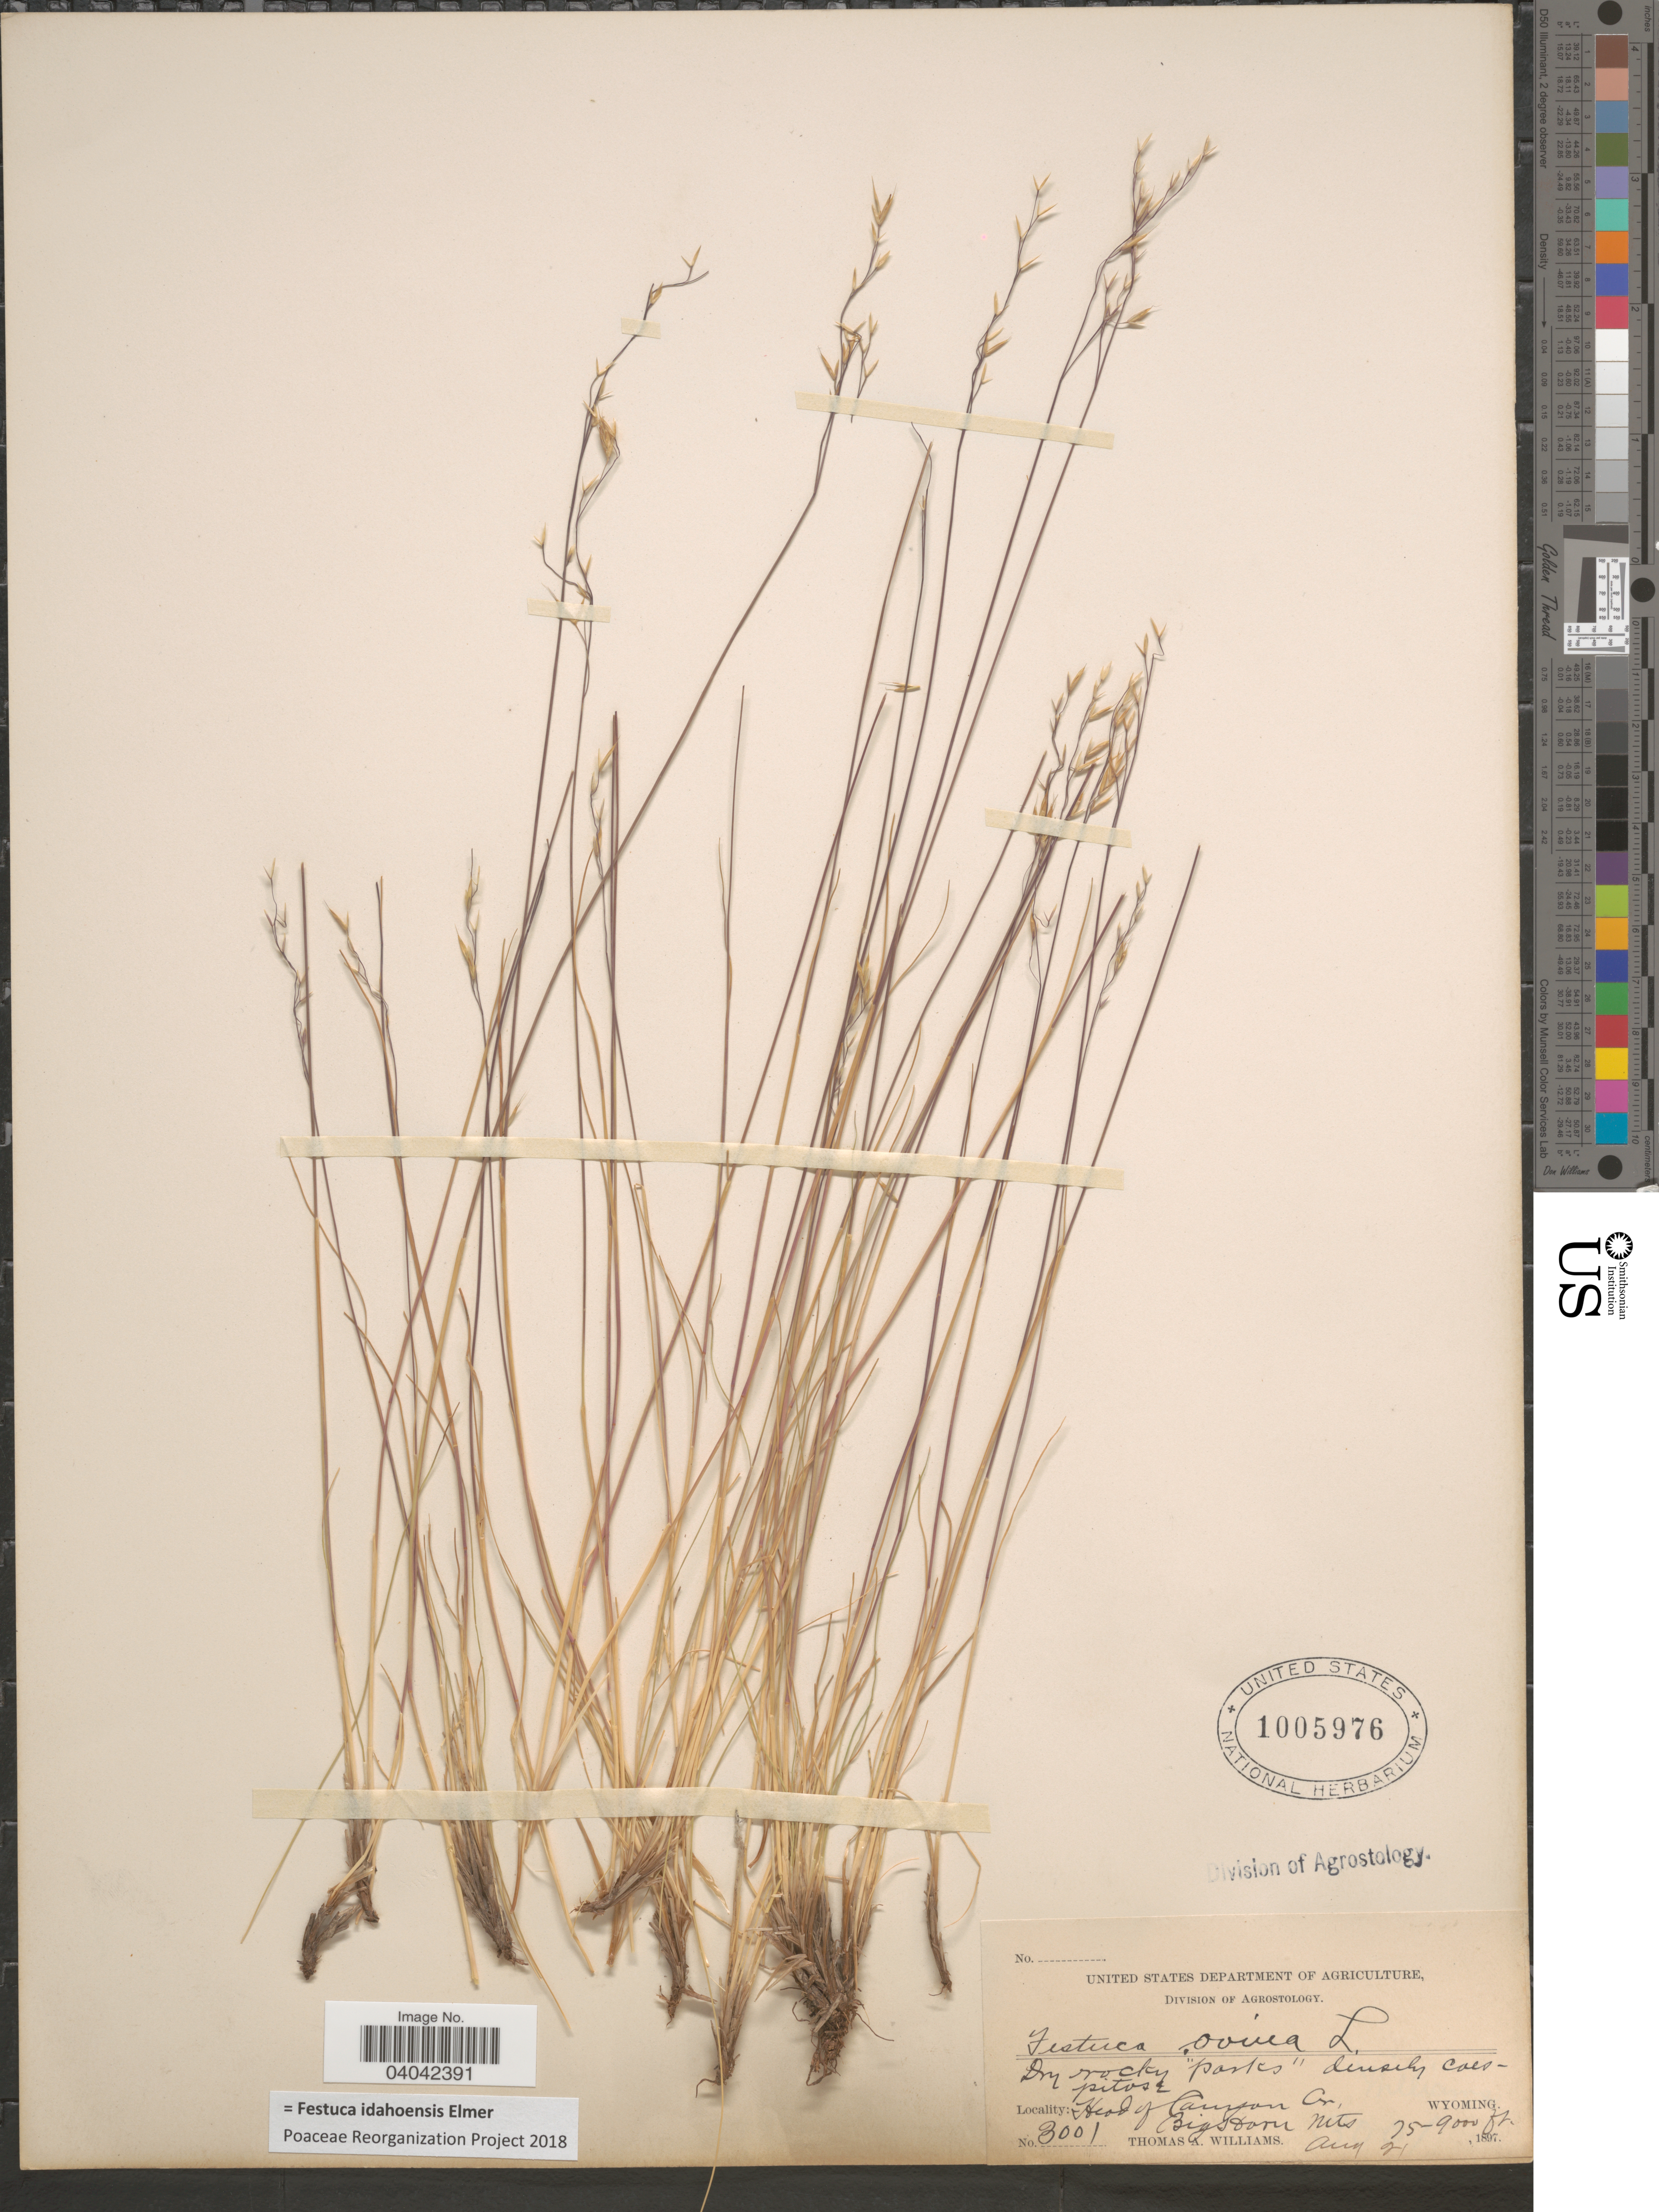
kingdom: Plantae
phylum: Tracheophyta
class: Liliopsida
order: Poales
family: Poaceae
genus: Festuca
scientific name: Festuca idahoensis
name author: Elmer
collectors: T. A. Williams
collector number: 3001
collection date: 1897-08-21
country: United States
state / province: Wyoming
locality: Head of Canyon Cr., Big Horn Mts.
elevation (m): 2286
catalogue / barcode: US 1005976